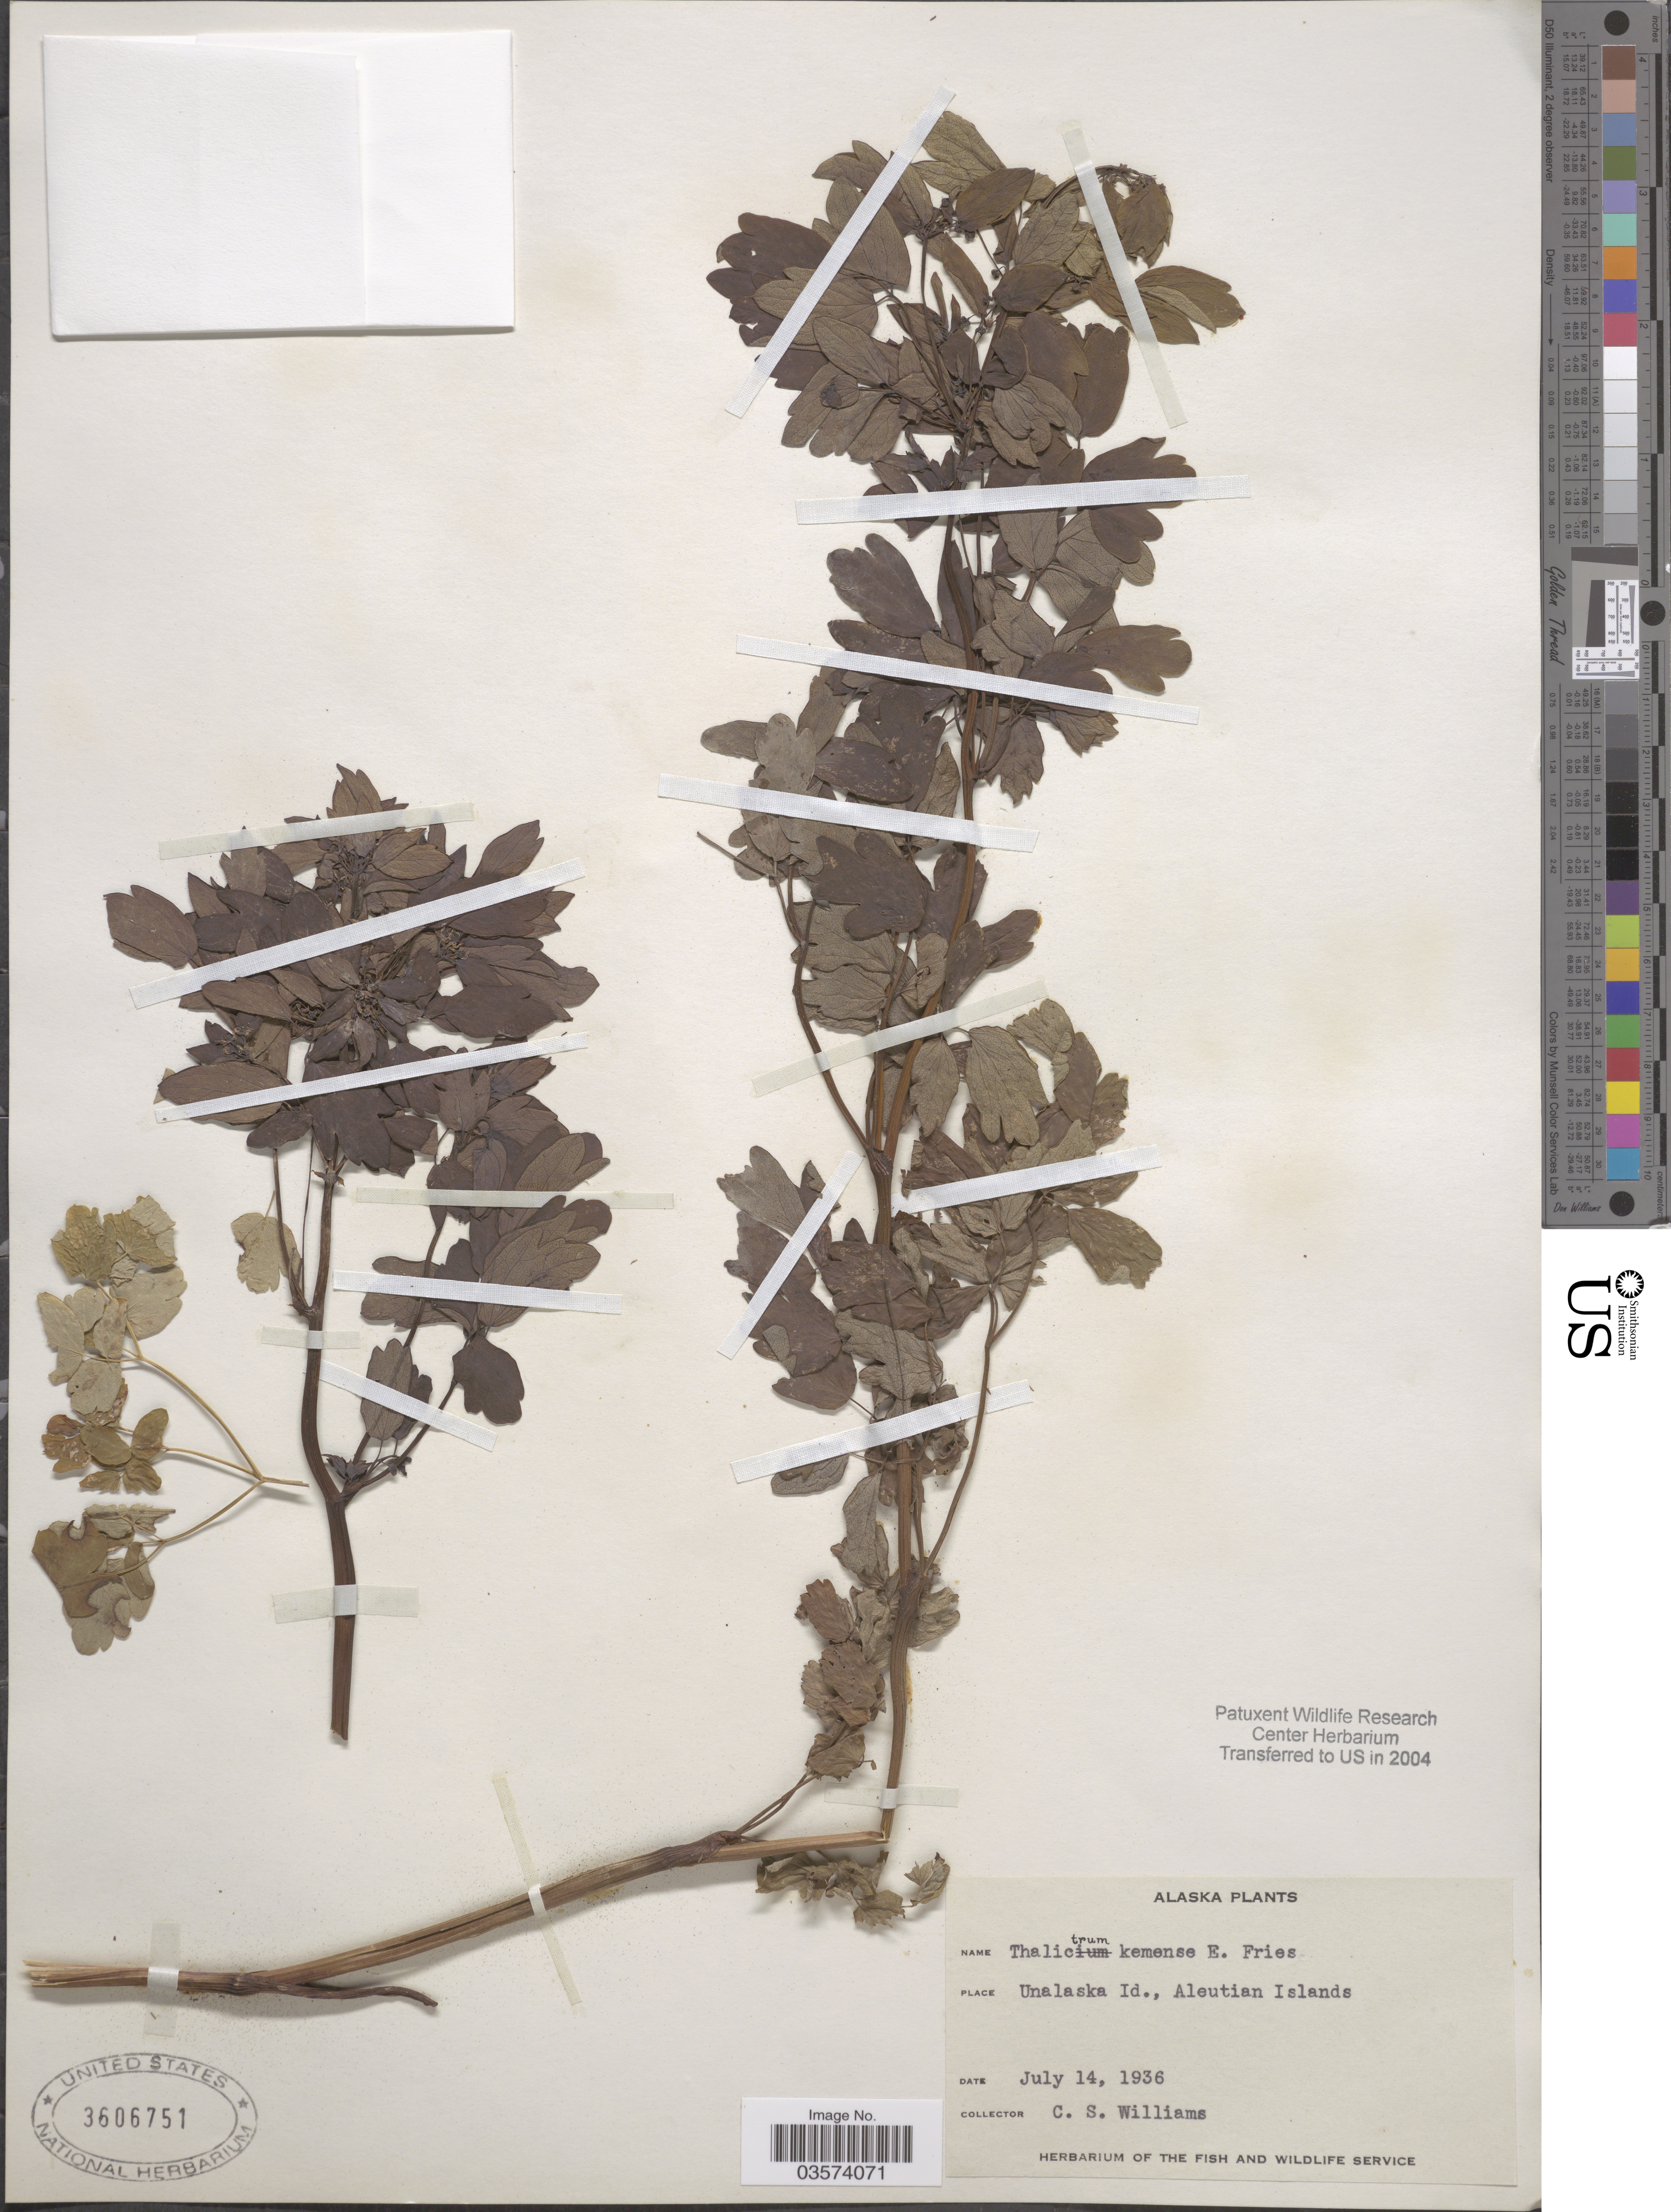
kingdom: Plantae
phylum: Tracheophyta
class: Magnoliopsida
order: Ranunculales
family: Ranunculaceae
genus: Thalictrum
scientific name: Thalictrum kemense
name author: Fr.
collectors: C. Williams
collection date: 1936-07-14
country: United States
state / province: Alaska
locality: Unalaska Id., Aleutian Islands.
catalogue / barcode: US 3606751